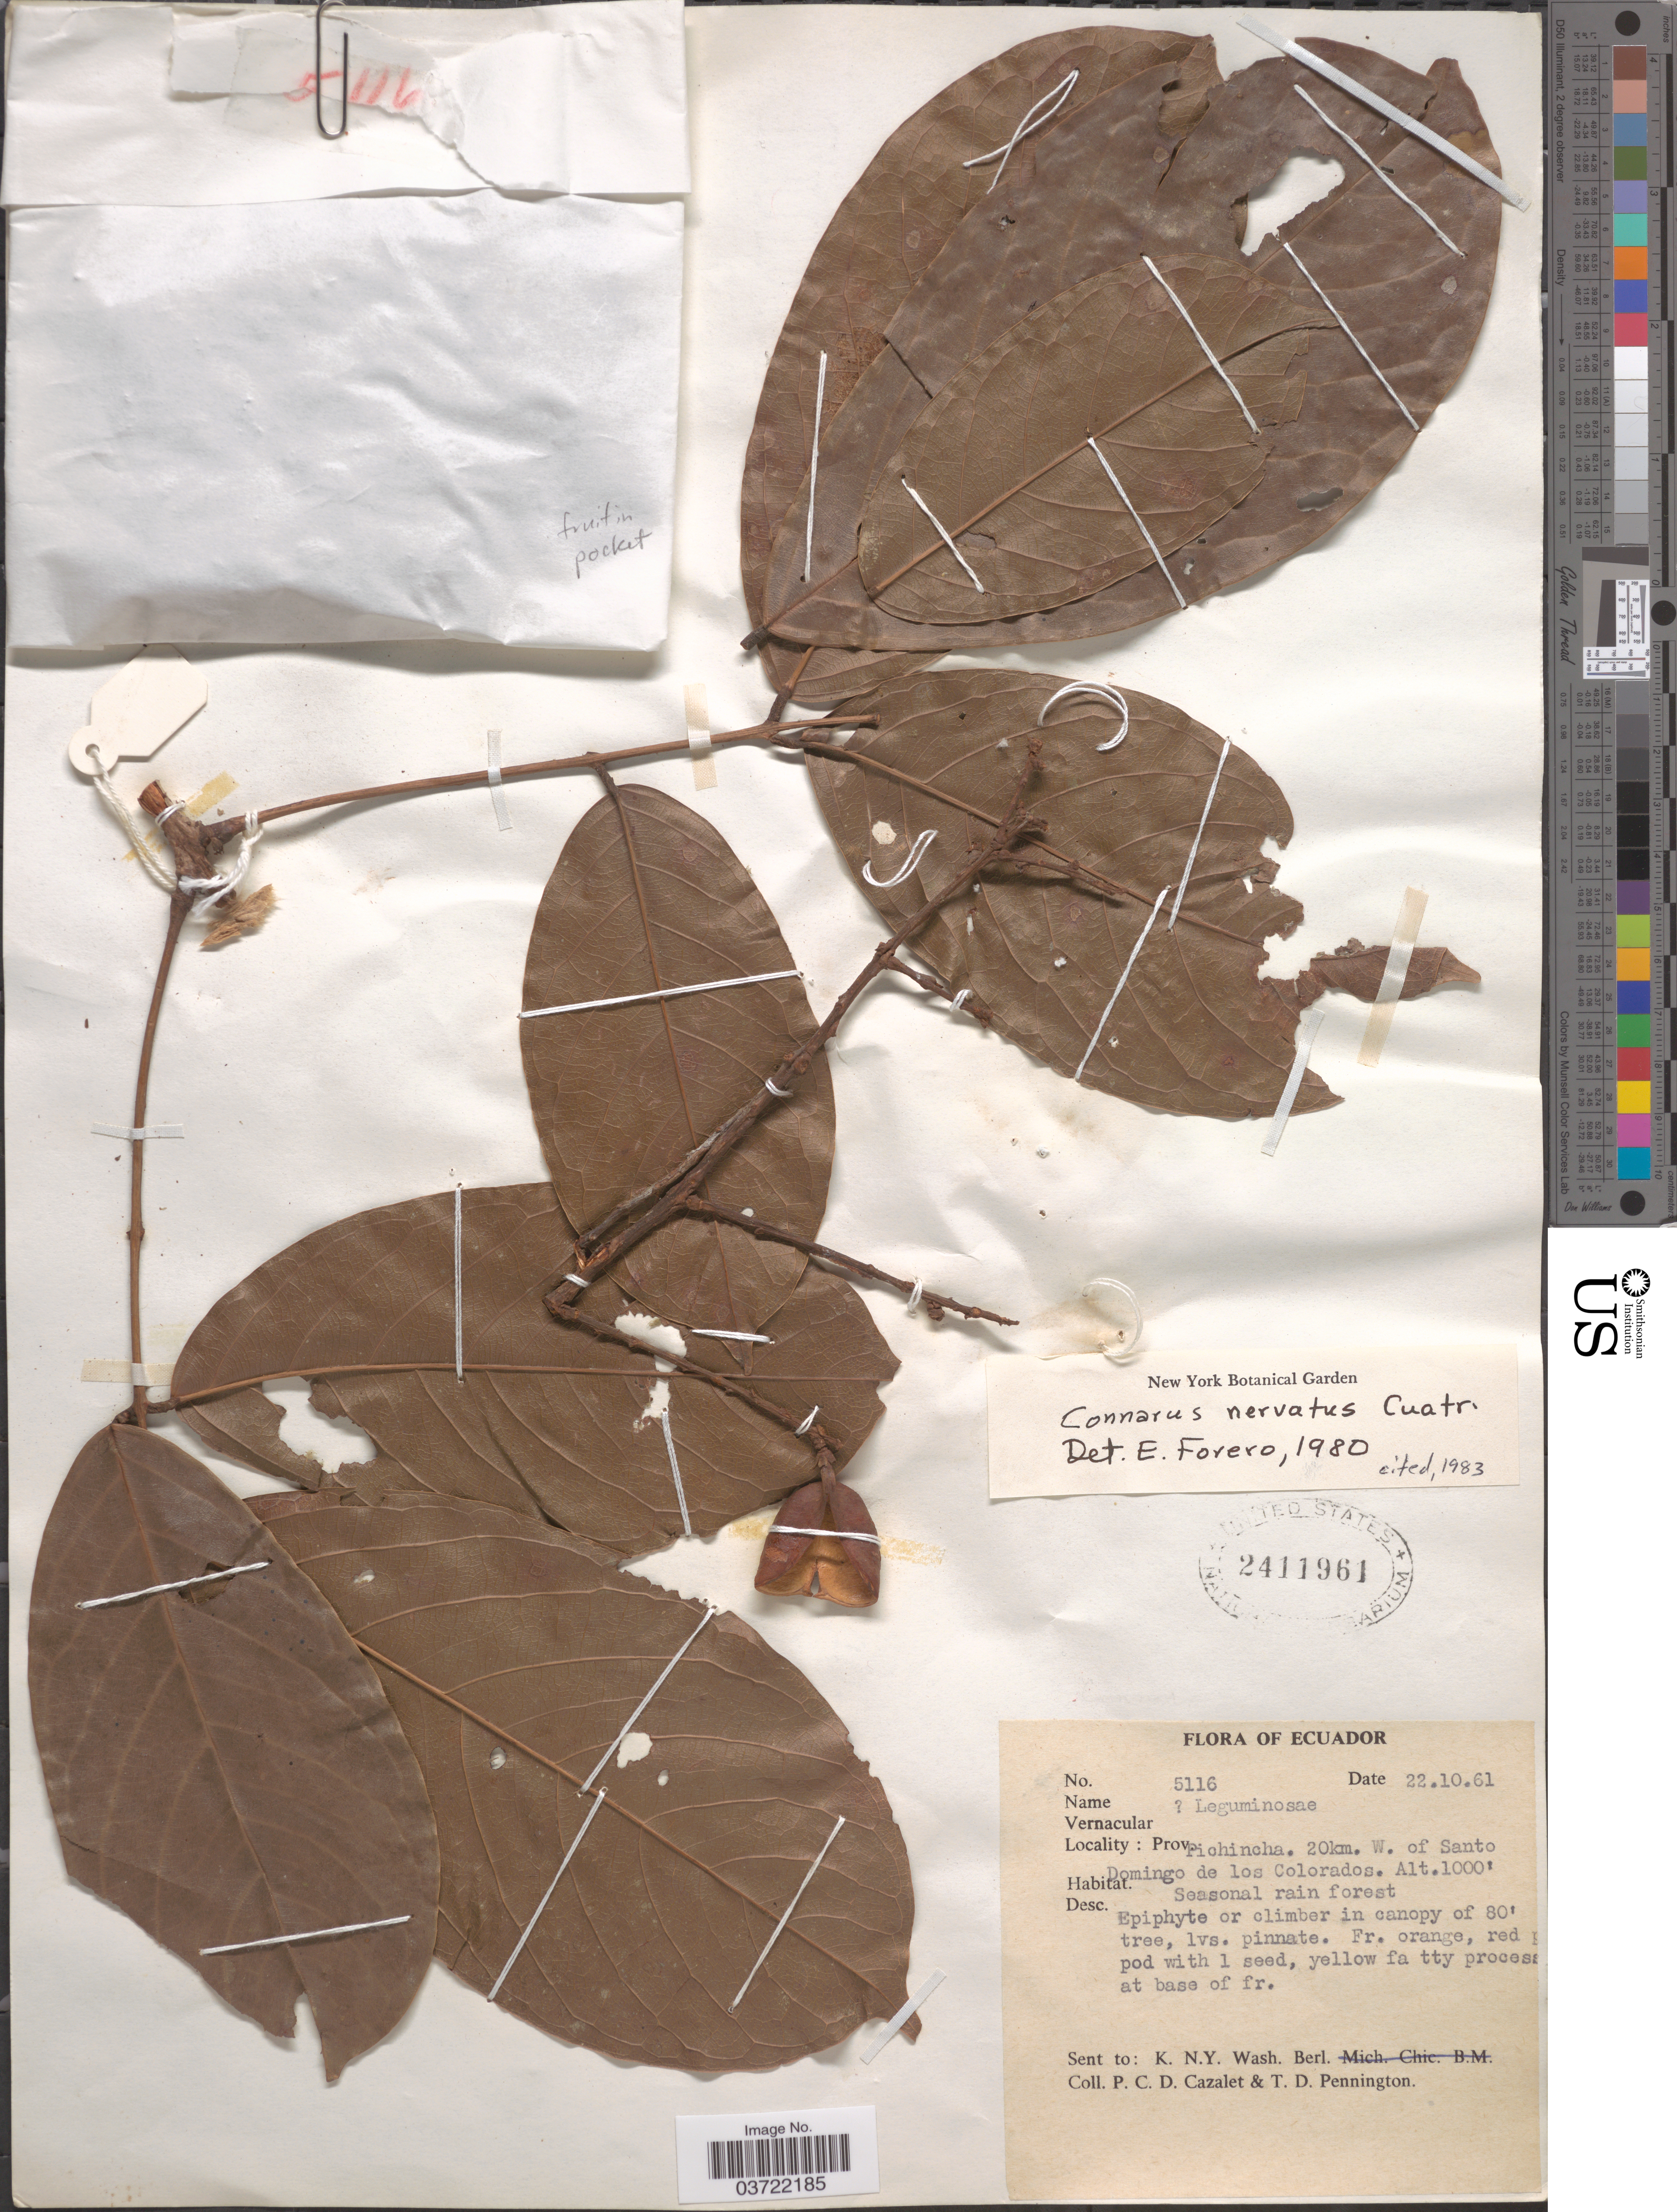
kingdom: Plantae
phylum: Tracheophyta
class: Magnoliopsida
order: Oxalidales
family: Connaraceae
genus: Connarus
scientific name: Connarus nervatus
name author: Cuatrec.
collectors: P. C. D. Cazalet & T. D. Pennington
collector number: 5116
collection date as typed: Transcribed d/m/y: 22/10/61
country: Ecuador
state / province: Pichincha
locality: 20 km. W. of Santo Domingo de los Colorados.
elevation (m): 305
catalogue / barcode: US 2411961